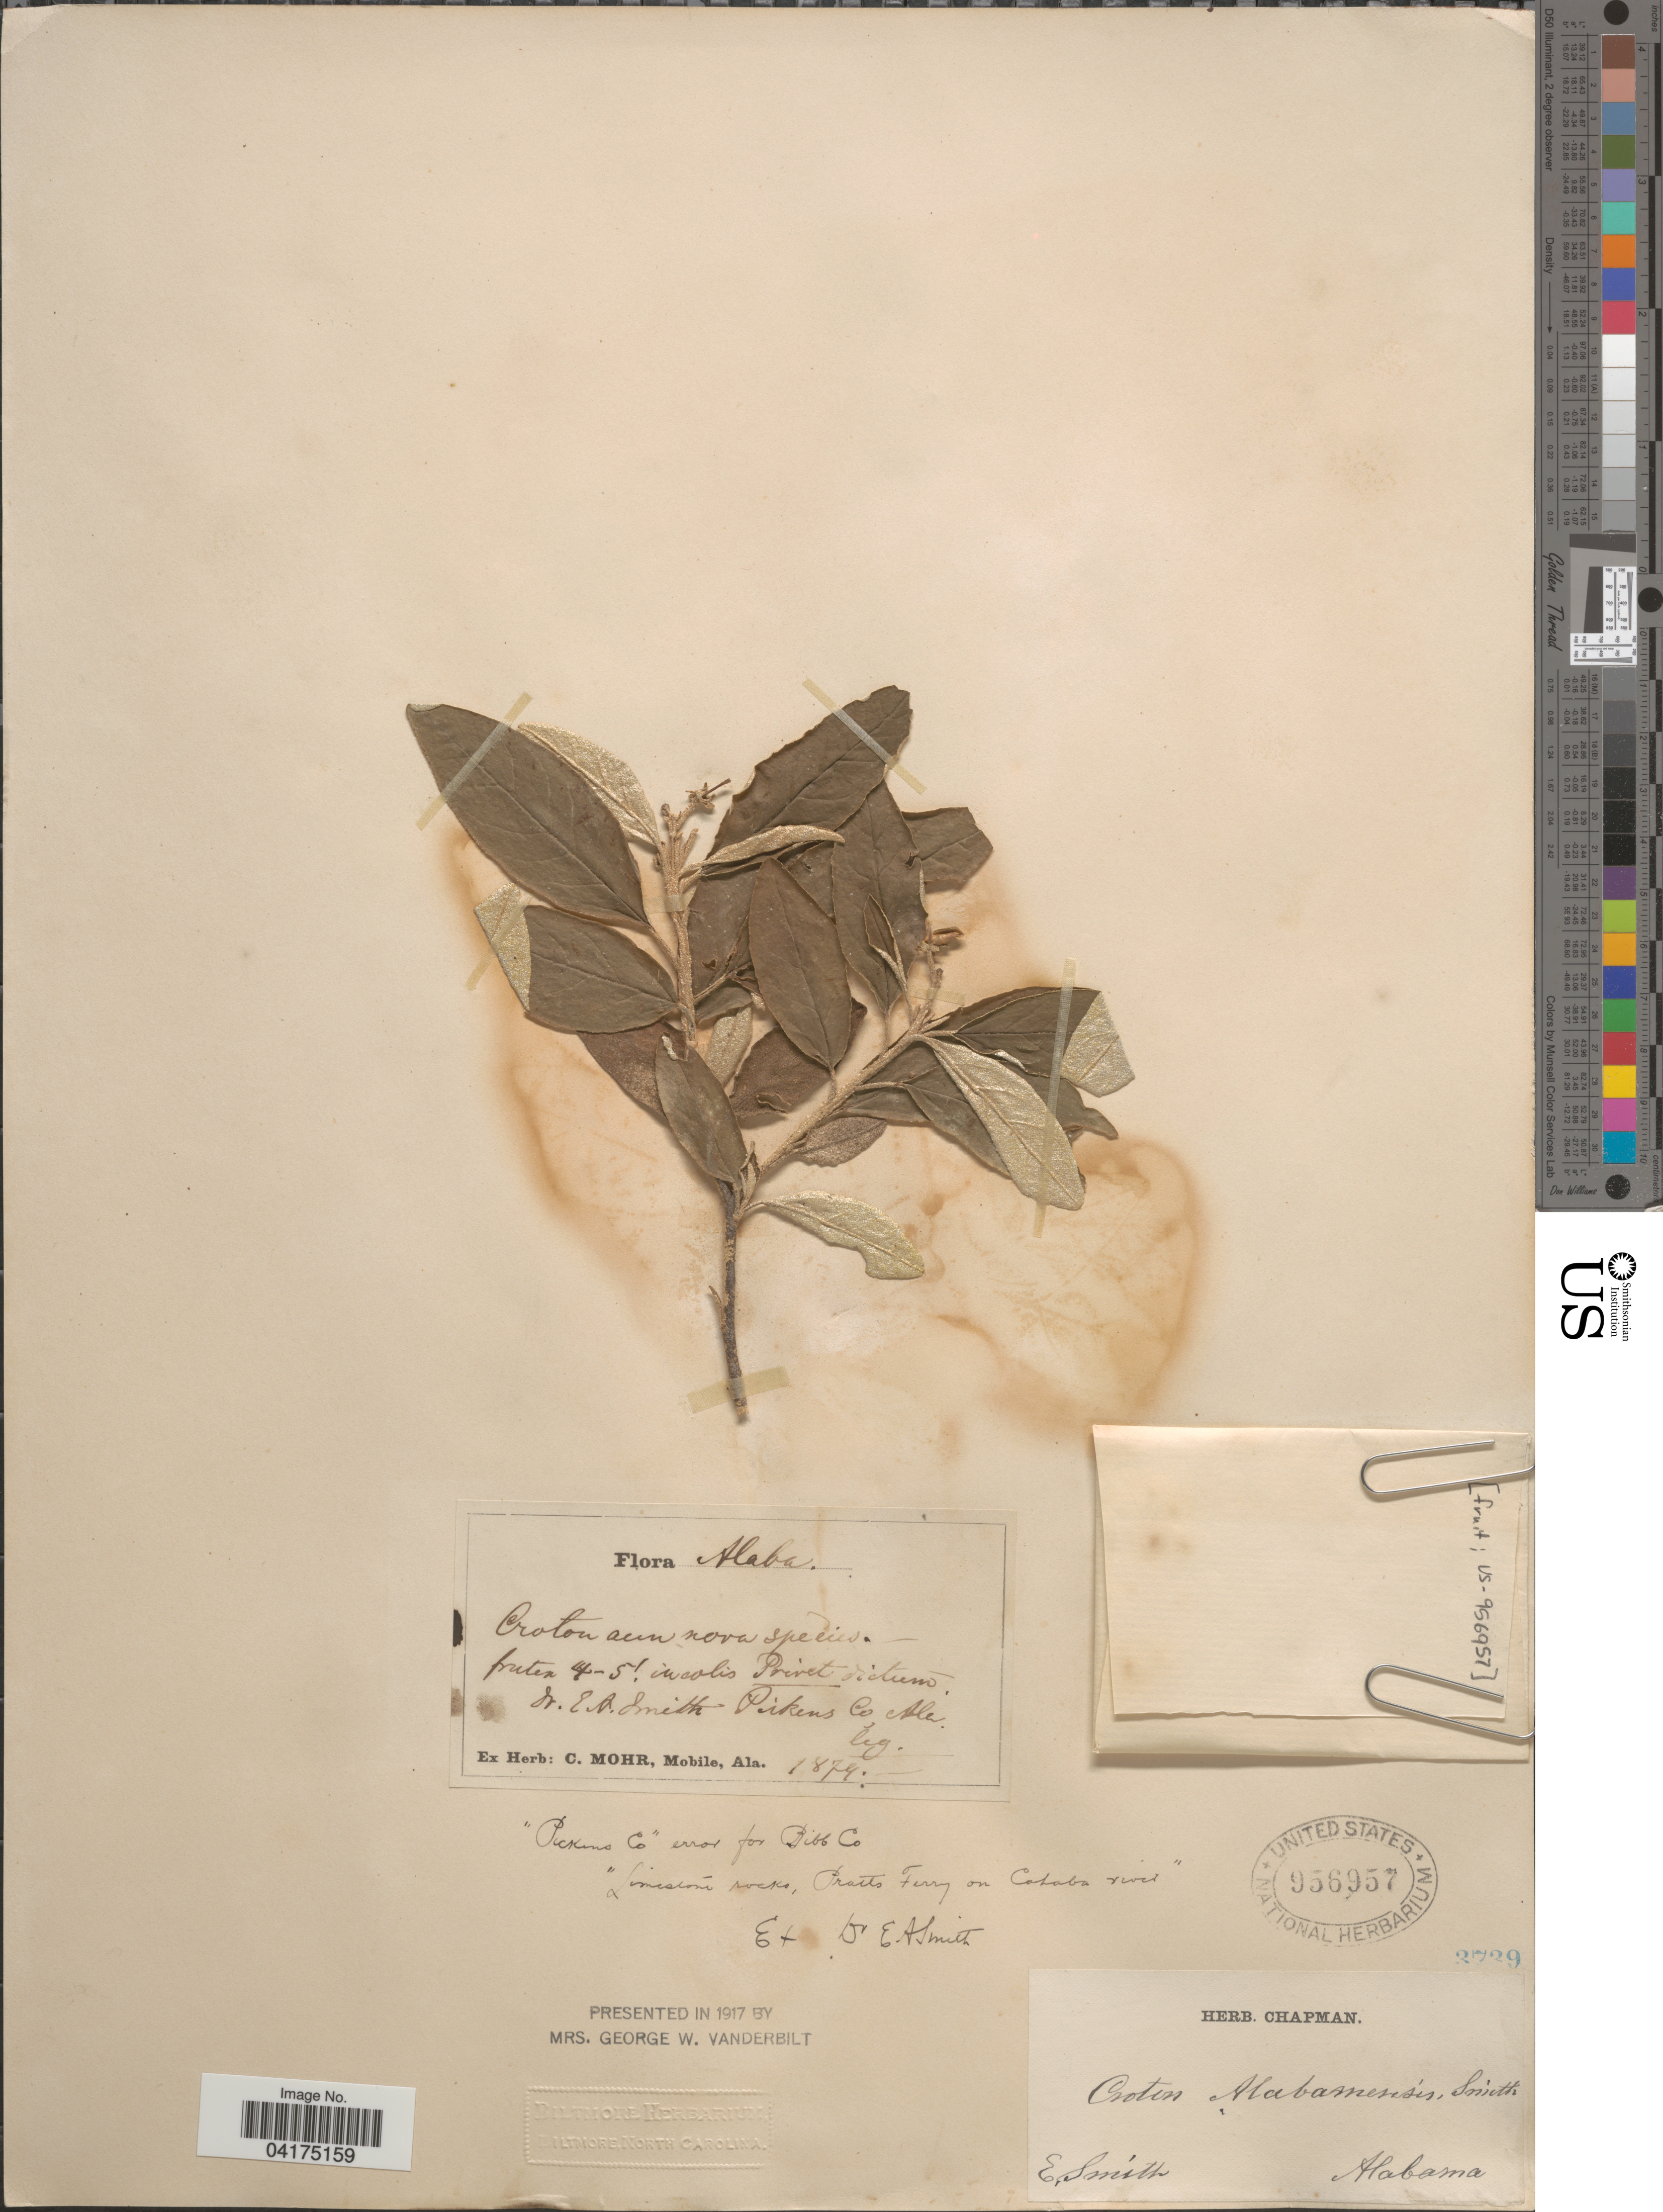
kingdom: Plantae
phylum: Tracheophyta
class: Magnoliopsida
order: Malpighiales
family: Euphorbiaceae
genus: Croton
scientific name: Croton sp.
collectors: E. A. Smith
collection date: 1879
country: United States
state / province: Alabama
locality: Pickens Co.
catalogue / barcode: US 956957